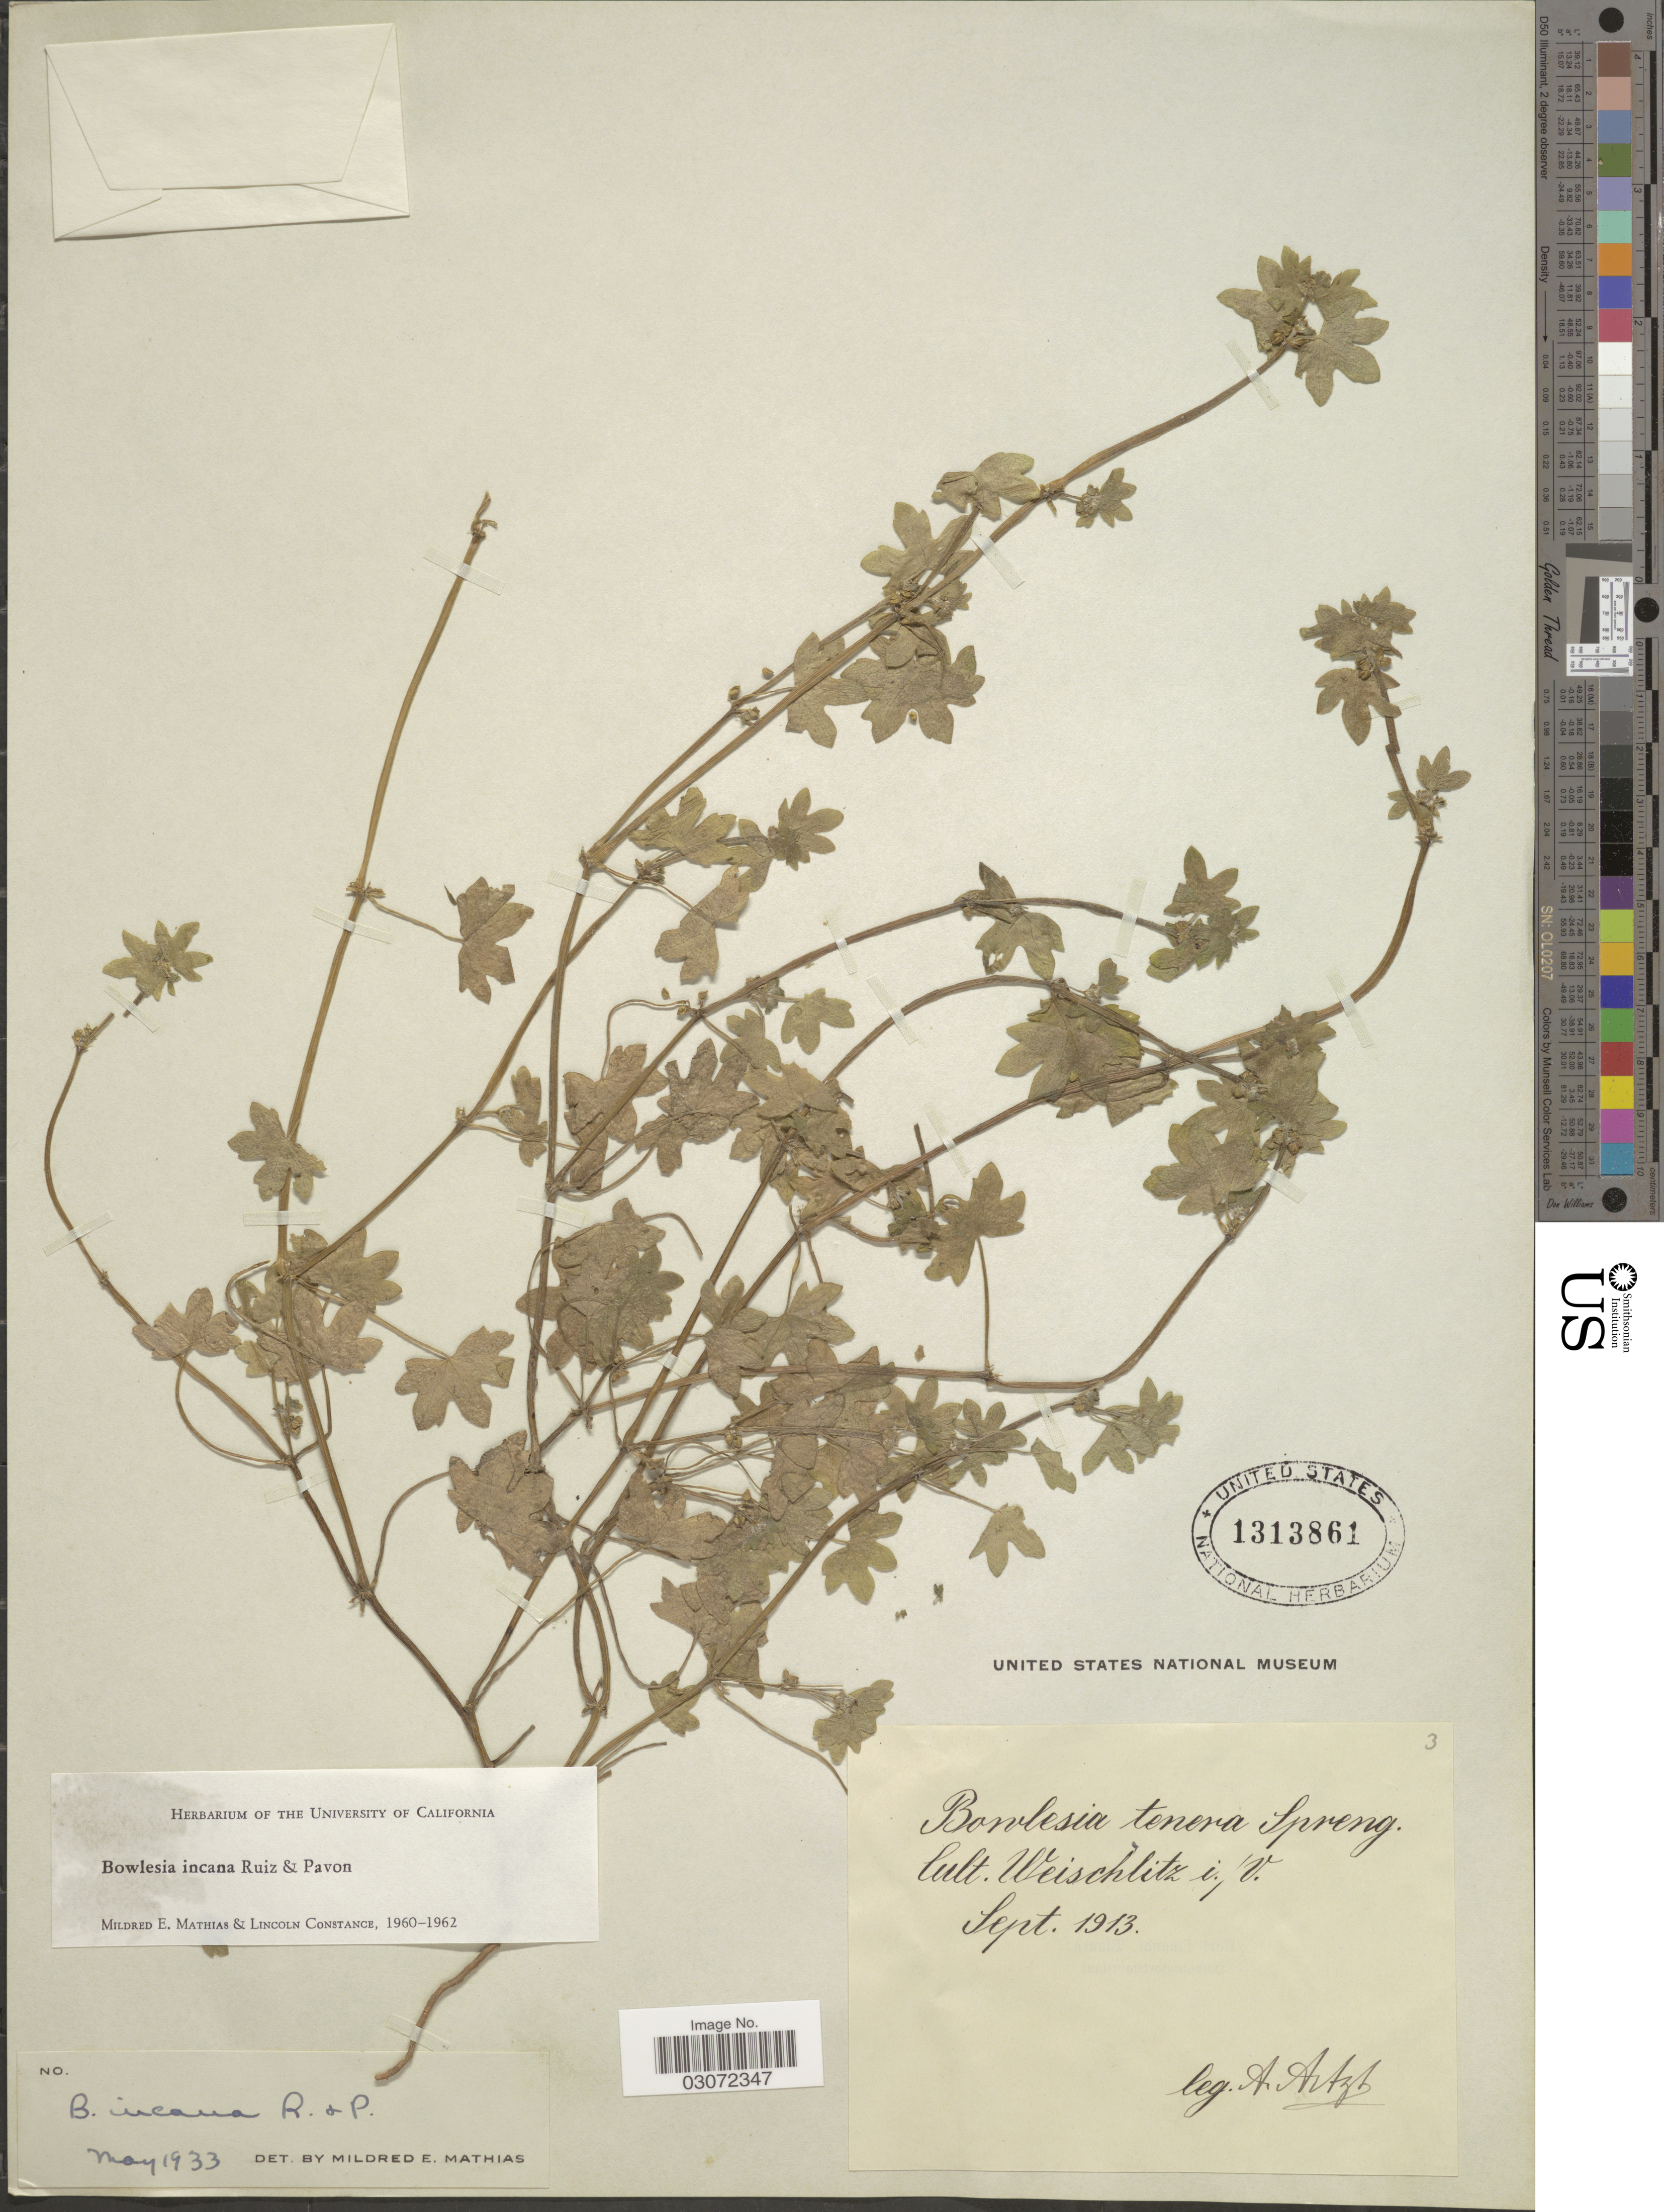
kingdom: Plantae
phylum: Tracheophyta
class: Magnoliopsida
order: Apiales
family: Apiaceae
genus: Bowlesia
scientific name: Bowlesia incana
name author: Ruiz & Pav.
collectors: A. Artzt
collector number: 3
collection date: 1913-09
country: Germany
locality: Cult. Weischlitz i./V.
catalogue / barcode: US 1313861